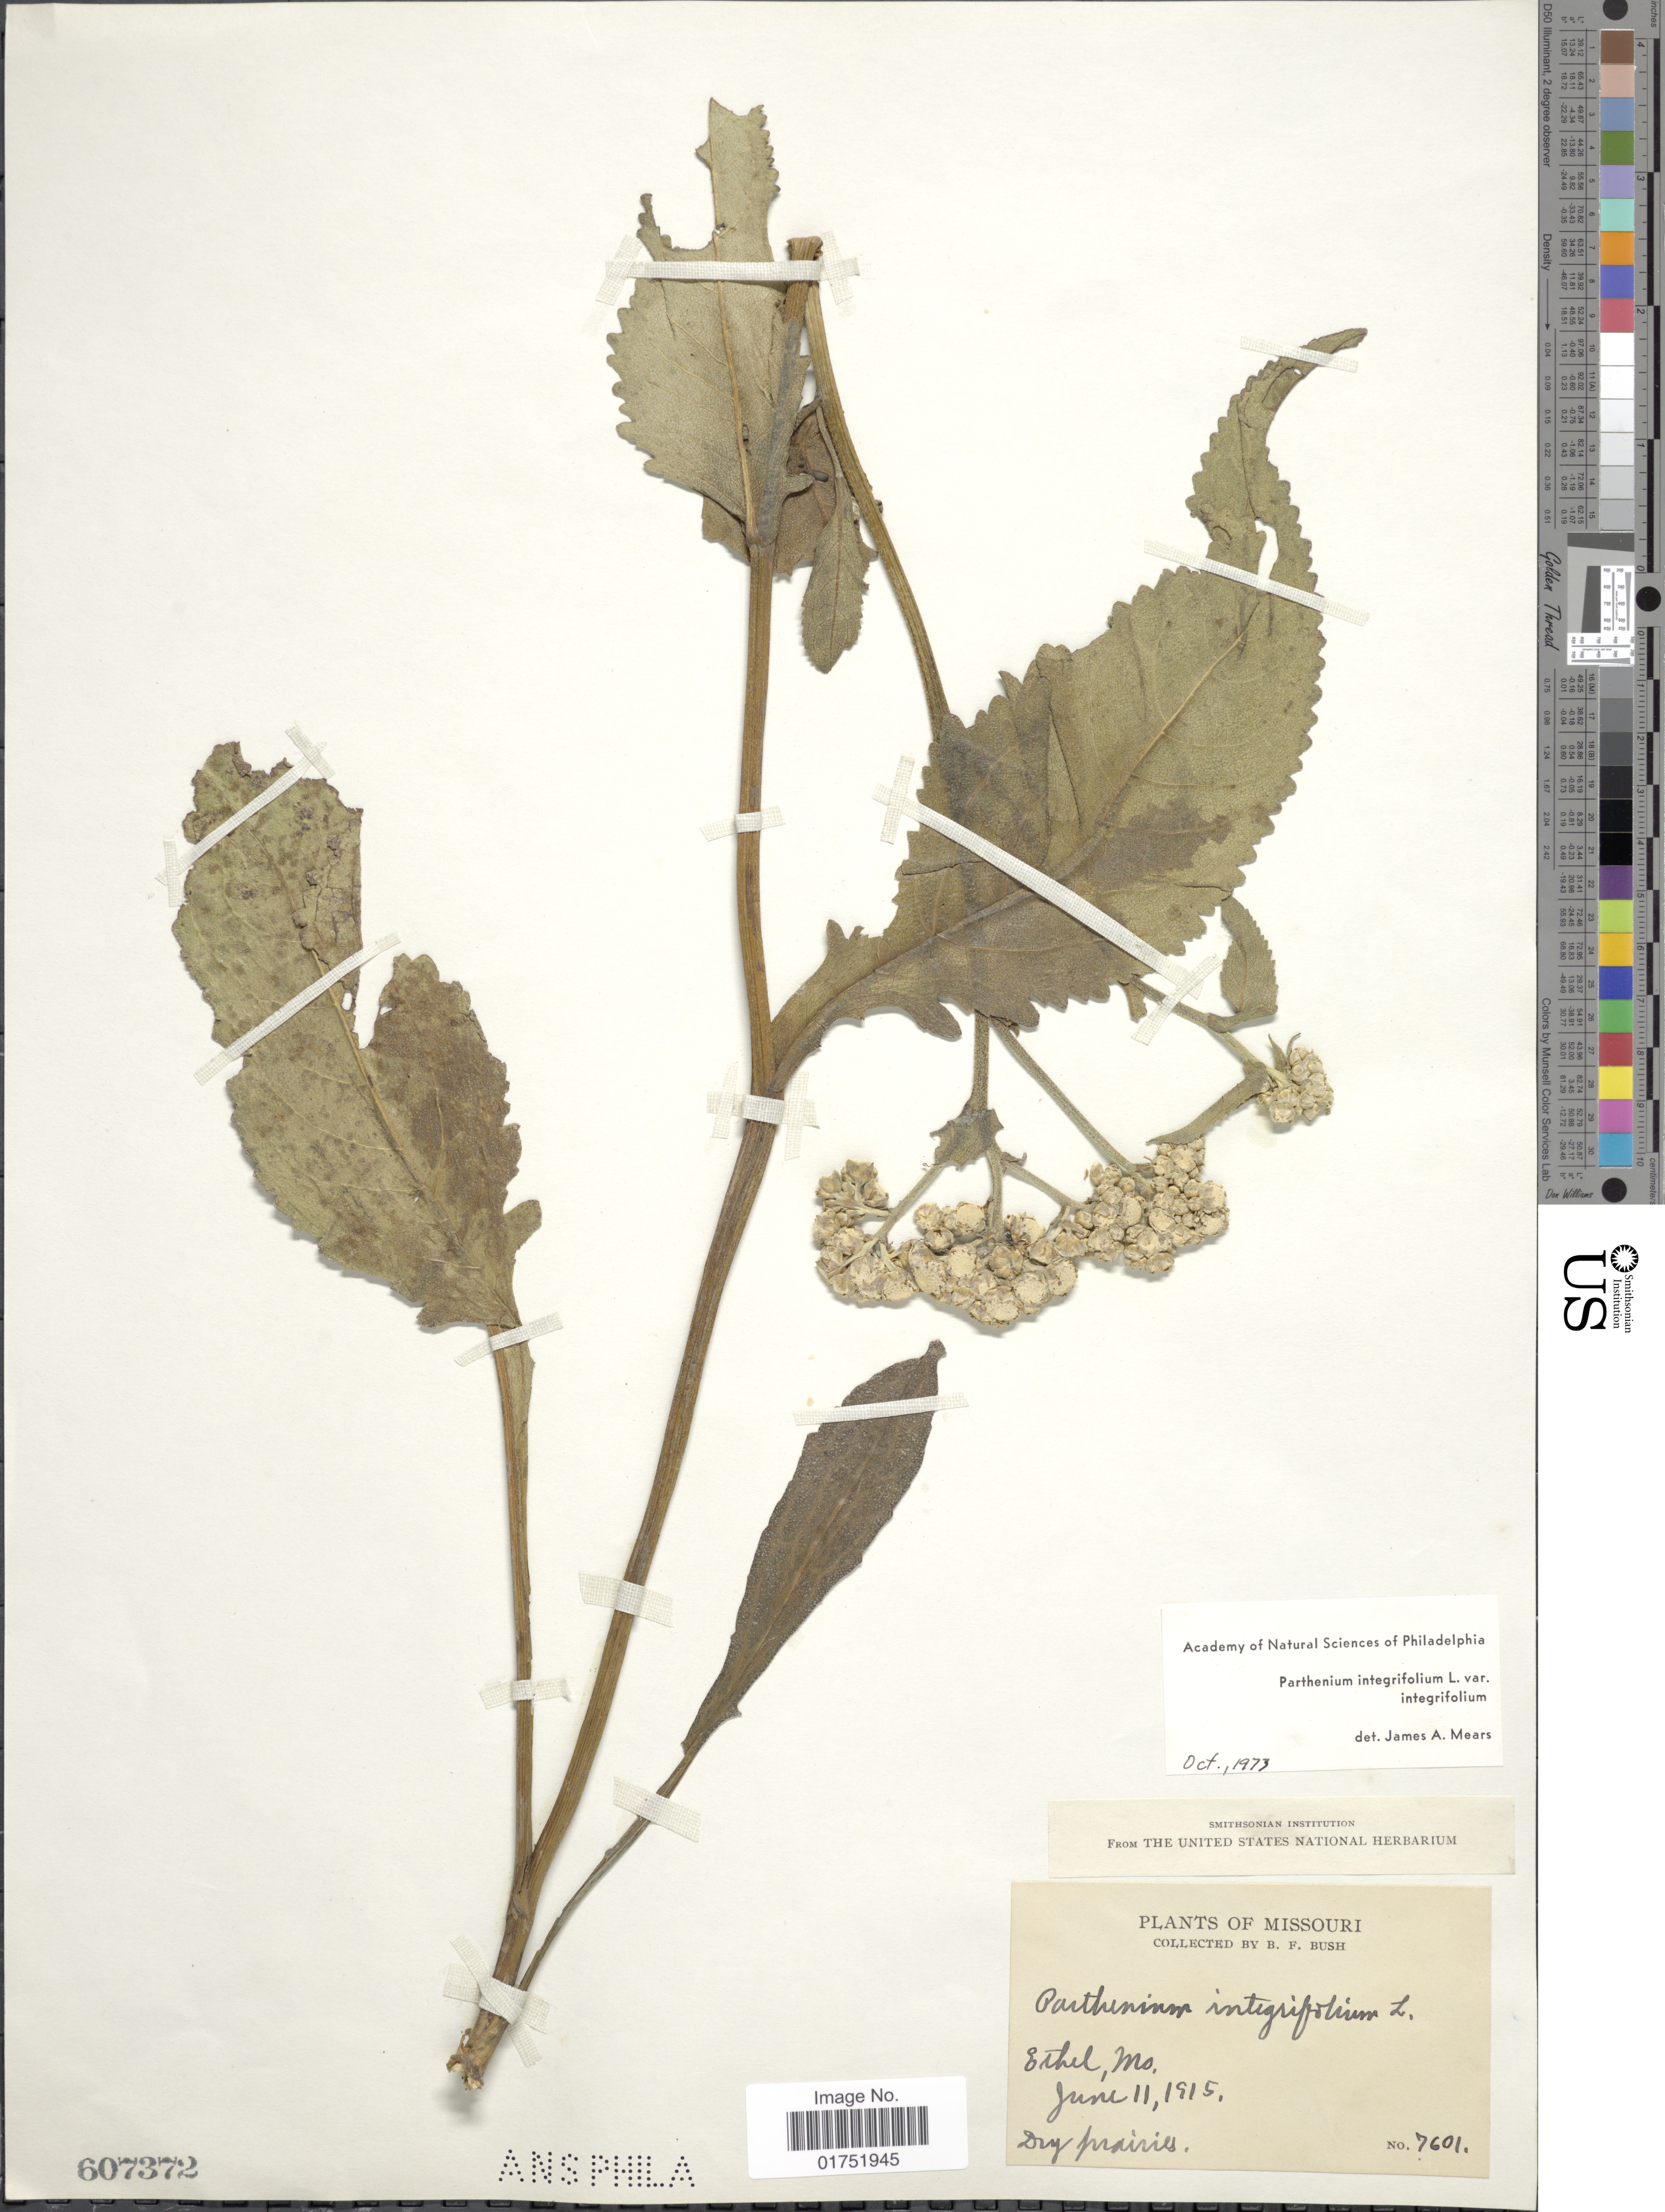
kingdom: Plantae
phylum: Tracheophyta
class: Magnoliopsida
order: Asterales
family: Asteraceae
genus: Parthenium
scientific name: Parthenium integrifolium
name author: L.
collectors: B. F. Bush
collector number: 7601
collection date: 1915-06-11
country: United States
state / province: Missouri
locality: Ethel, Mo.